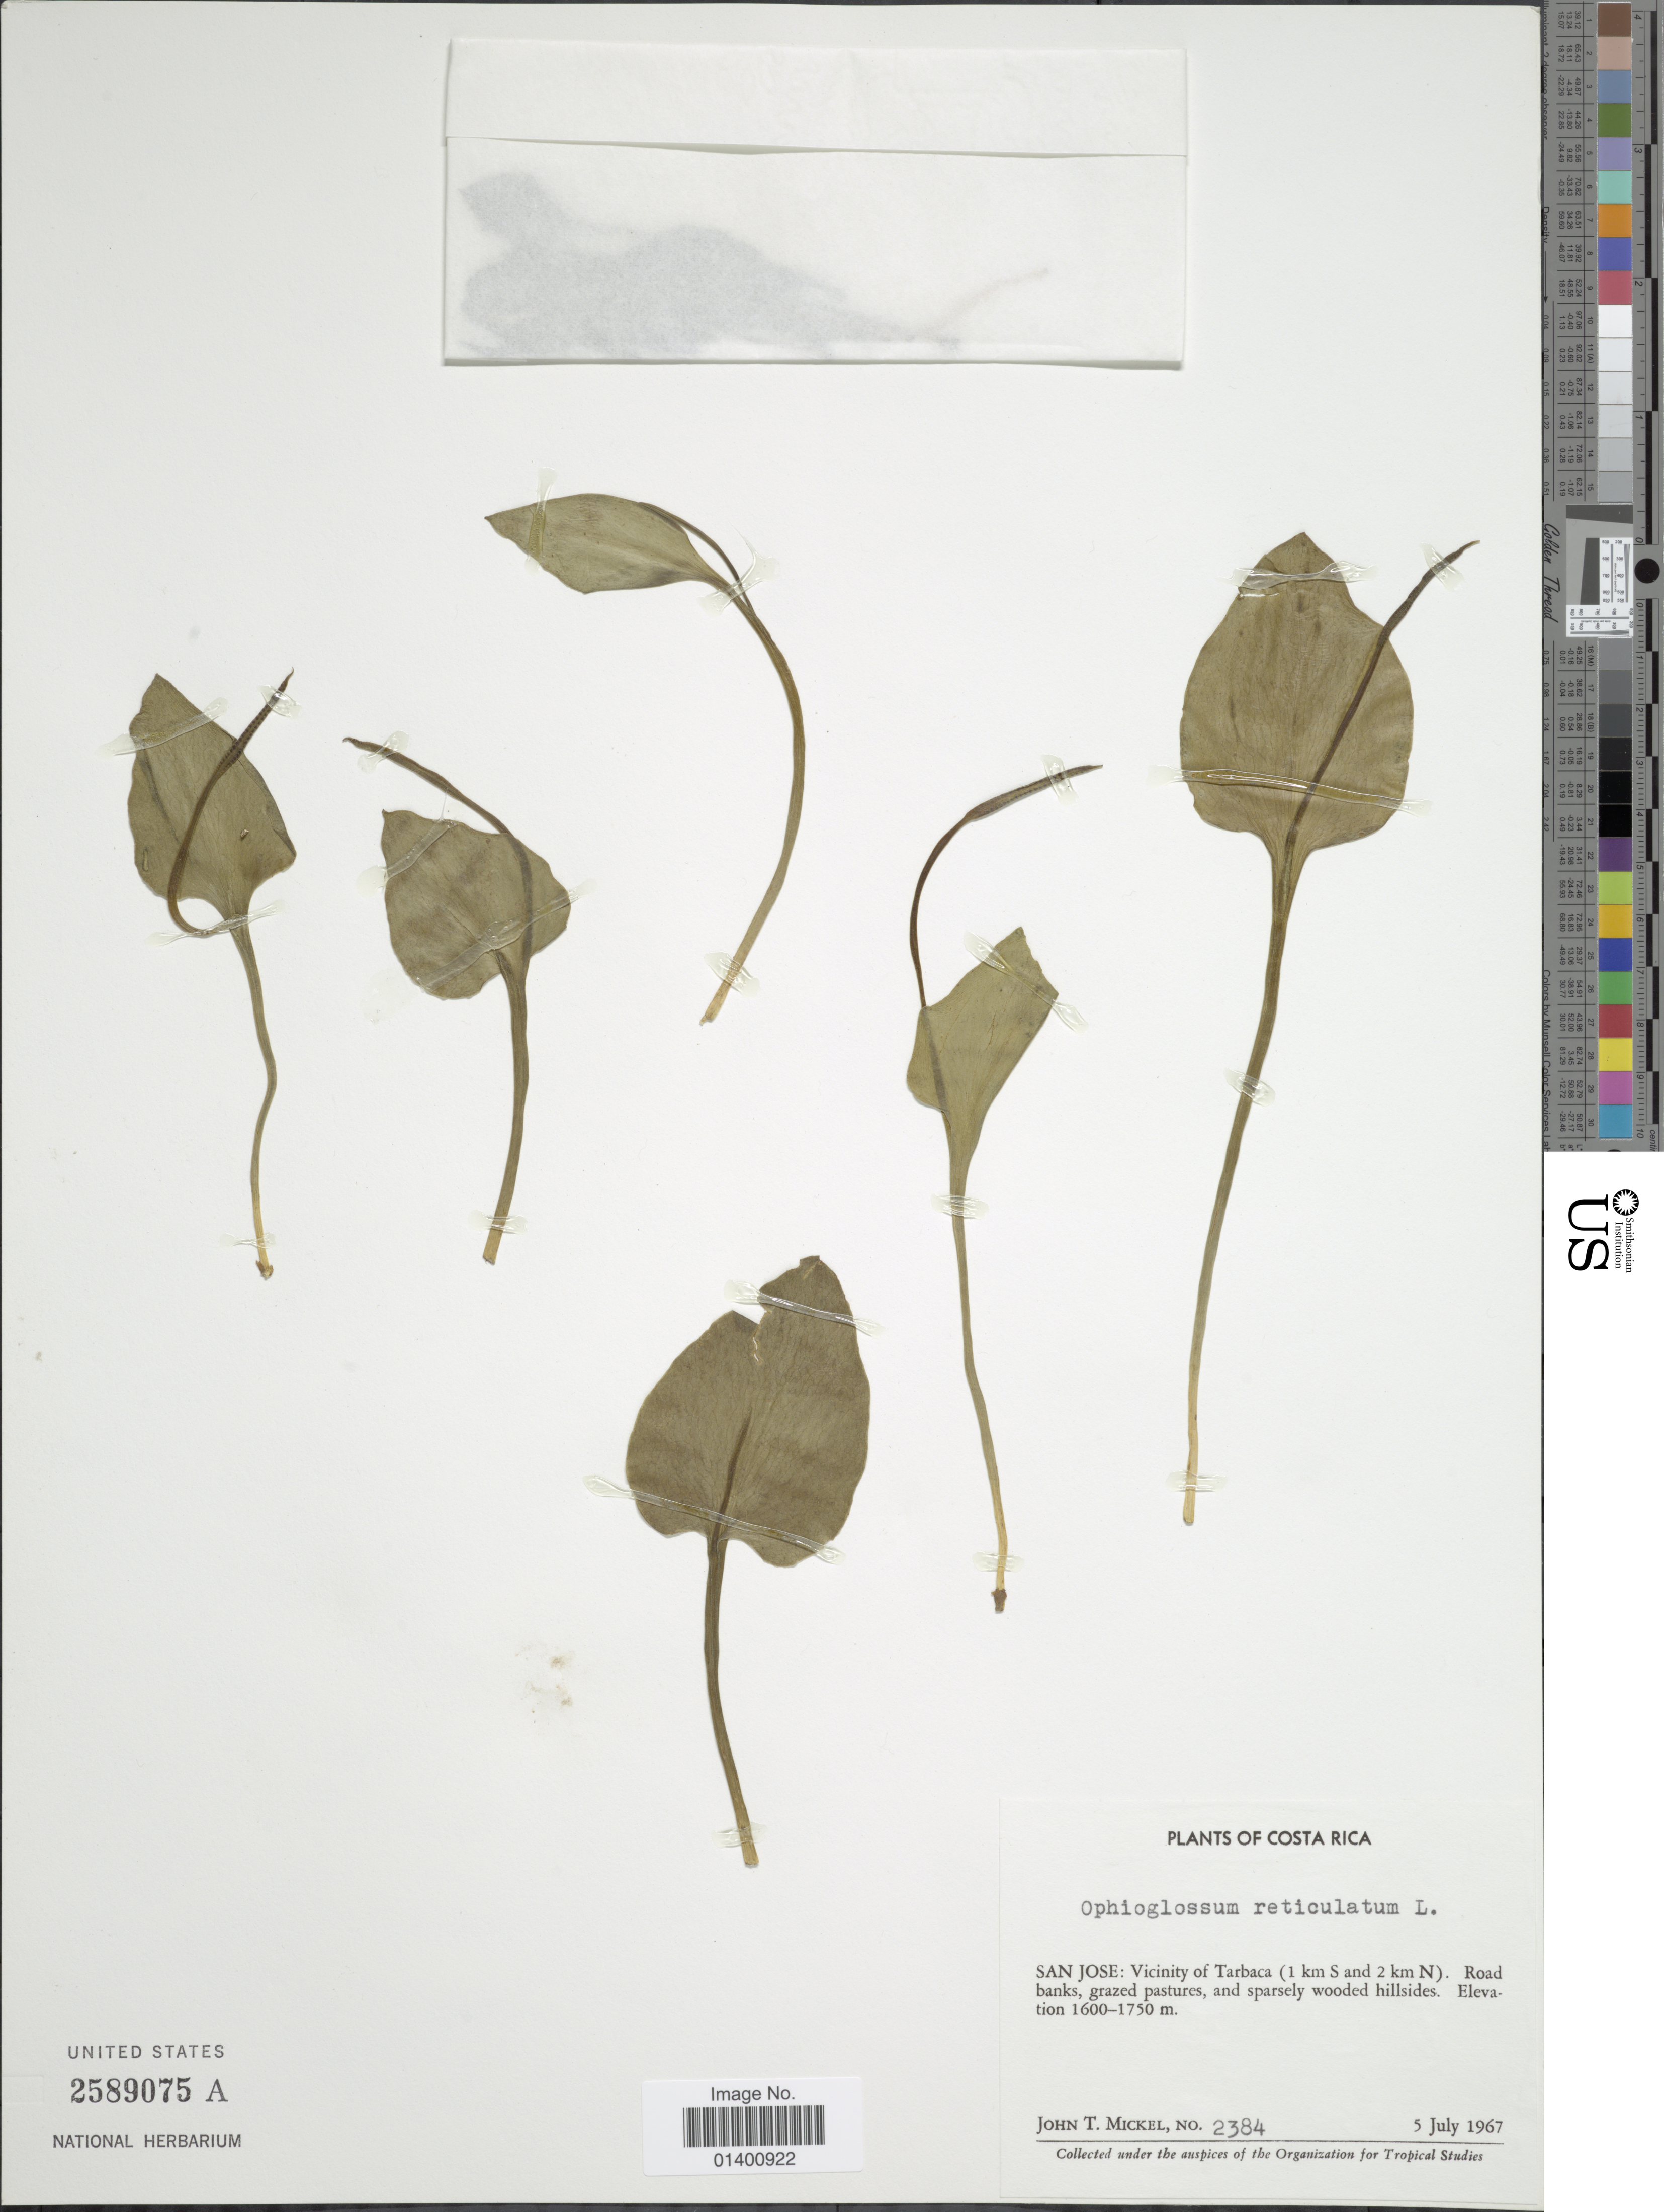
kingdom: Plantae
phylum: Tracheophyta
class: Polypodiopsida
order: Ophioglossales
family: Ophioglossaceae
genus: Ophioglossum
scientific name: Ophioglossum reticulatum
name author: L.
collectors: J. T. Mickel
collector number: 2384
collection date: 1967-07-05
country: Costa Rica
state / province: San José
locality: Vicinity of Tarbaca (1 km S and 2 km N)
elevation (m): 1600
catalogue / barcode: US 2589075A